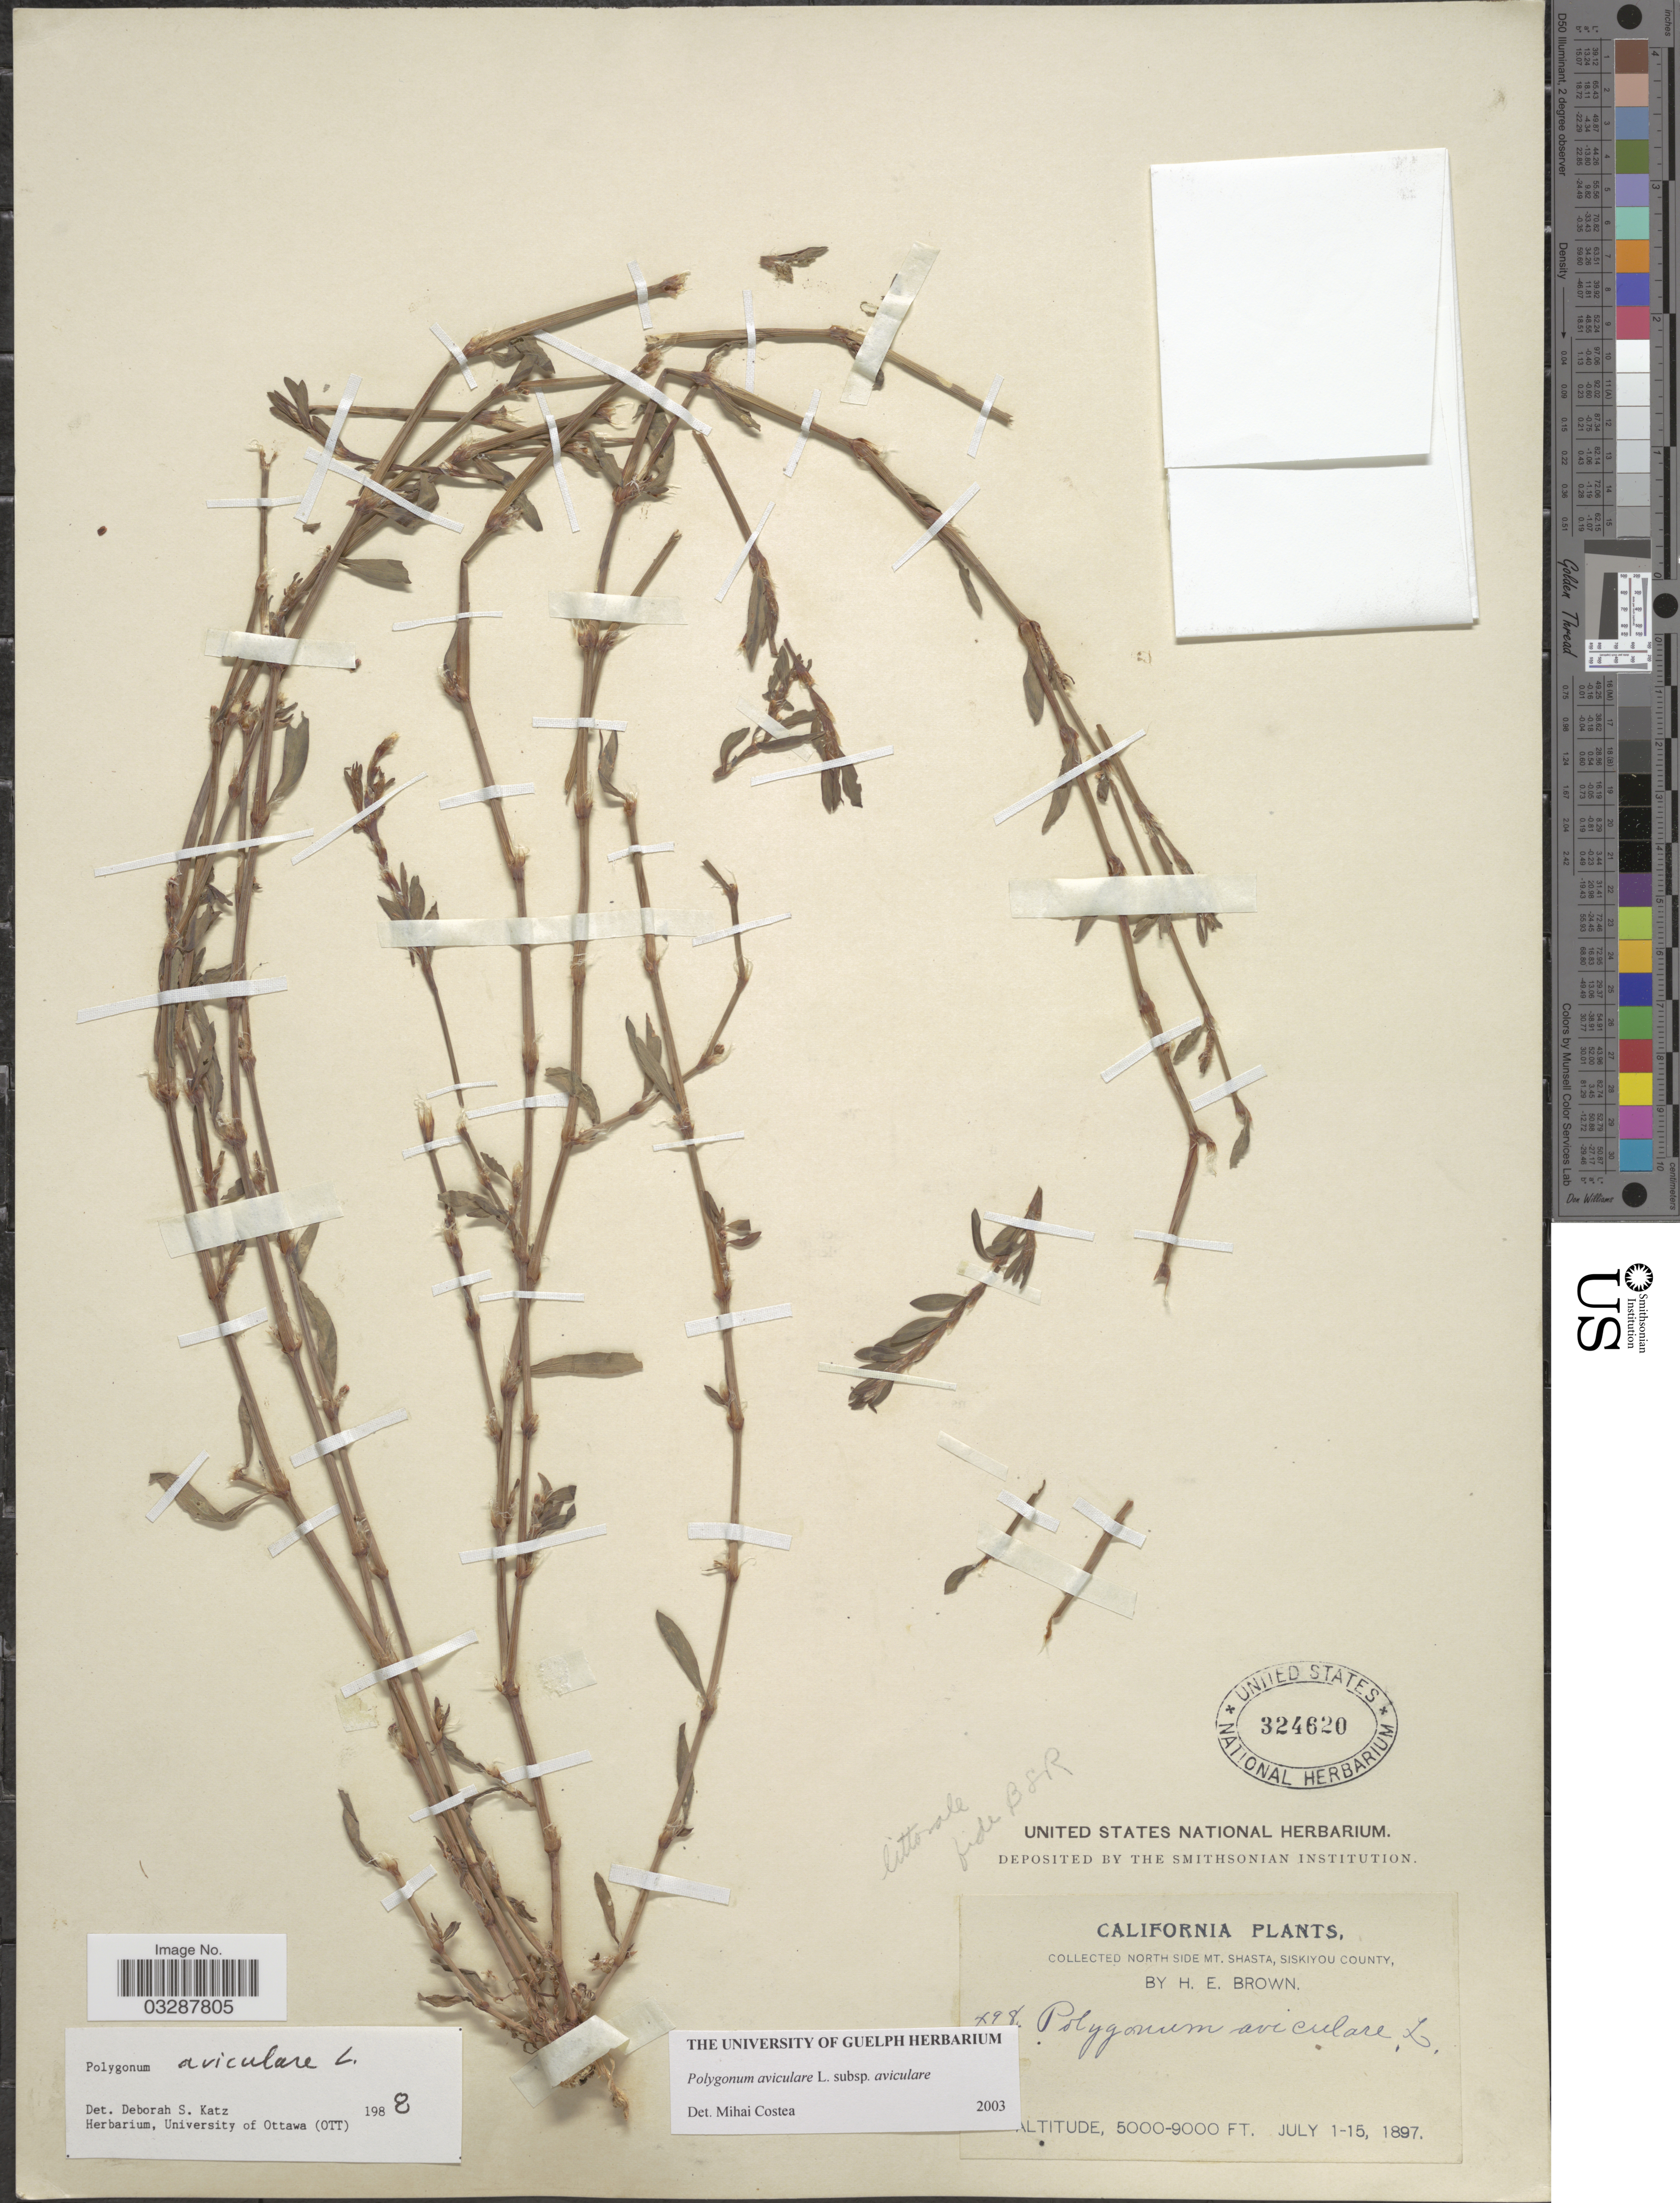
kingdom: Plantae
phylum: Tracheophyta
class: Magnoliopsida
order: Caryophyllales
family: Polygonaceae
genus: Polygonum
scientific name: Polygonum aviculare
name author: L.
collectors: H. E. Brown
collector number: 498*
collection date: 1897-07-01/1897-07-15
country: United States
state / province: California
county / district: Siskiyou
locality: Collected North Side Mt. Shasta, Siskiyou County.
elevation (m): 1524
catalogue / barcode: US 324620